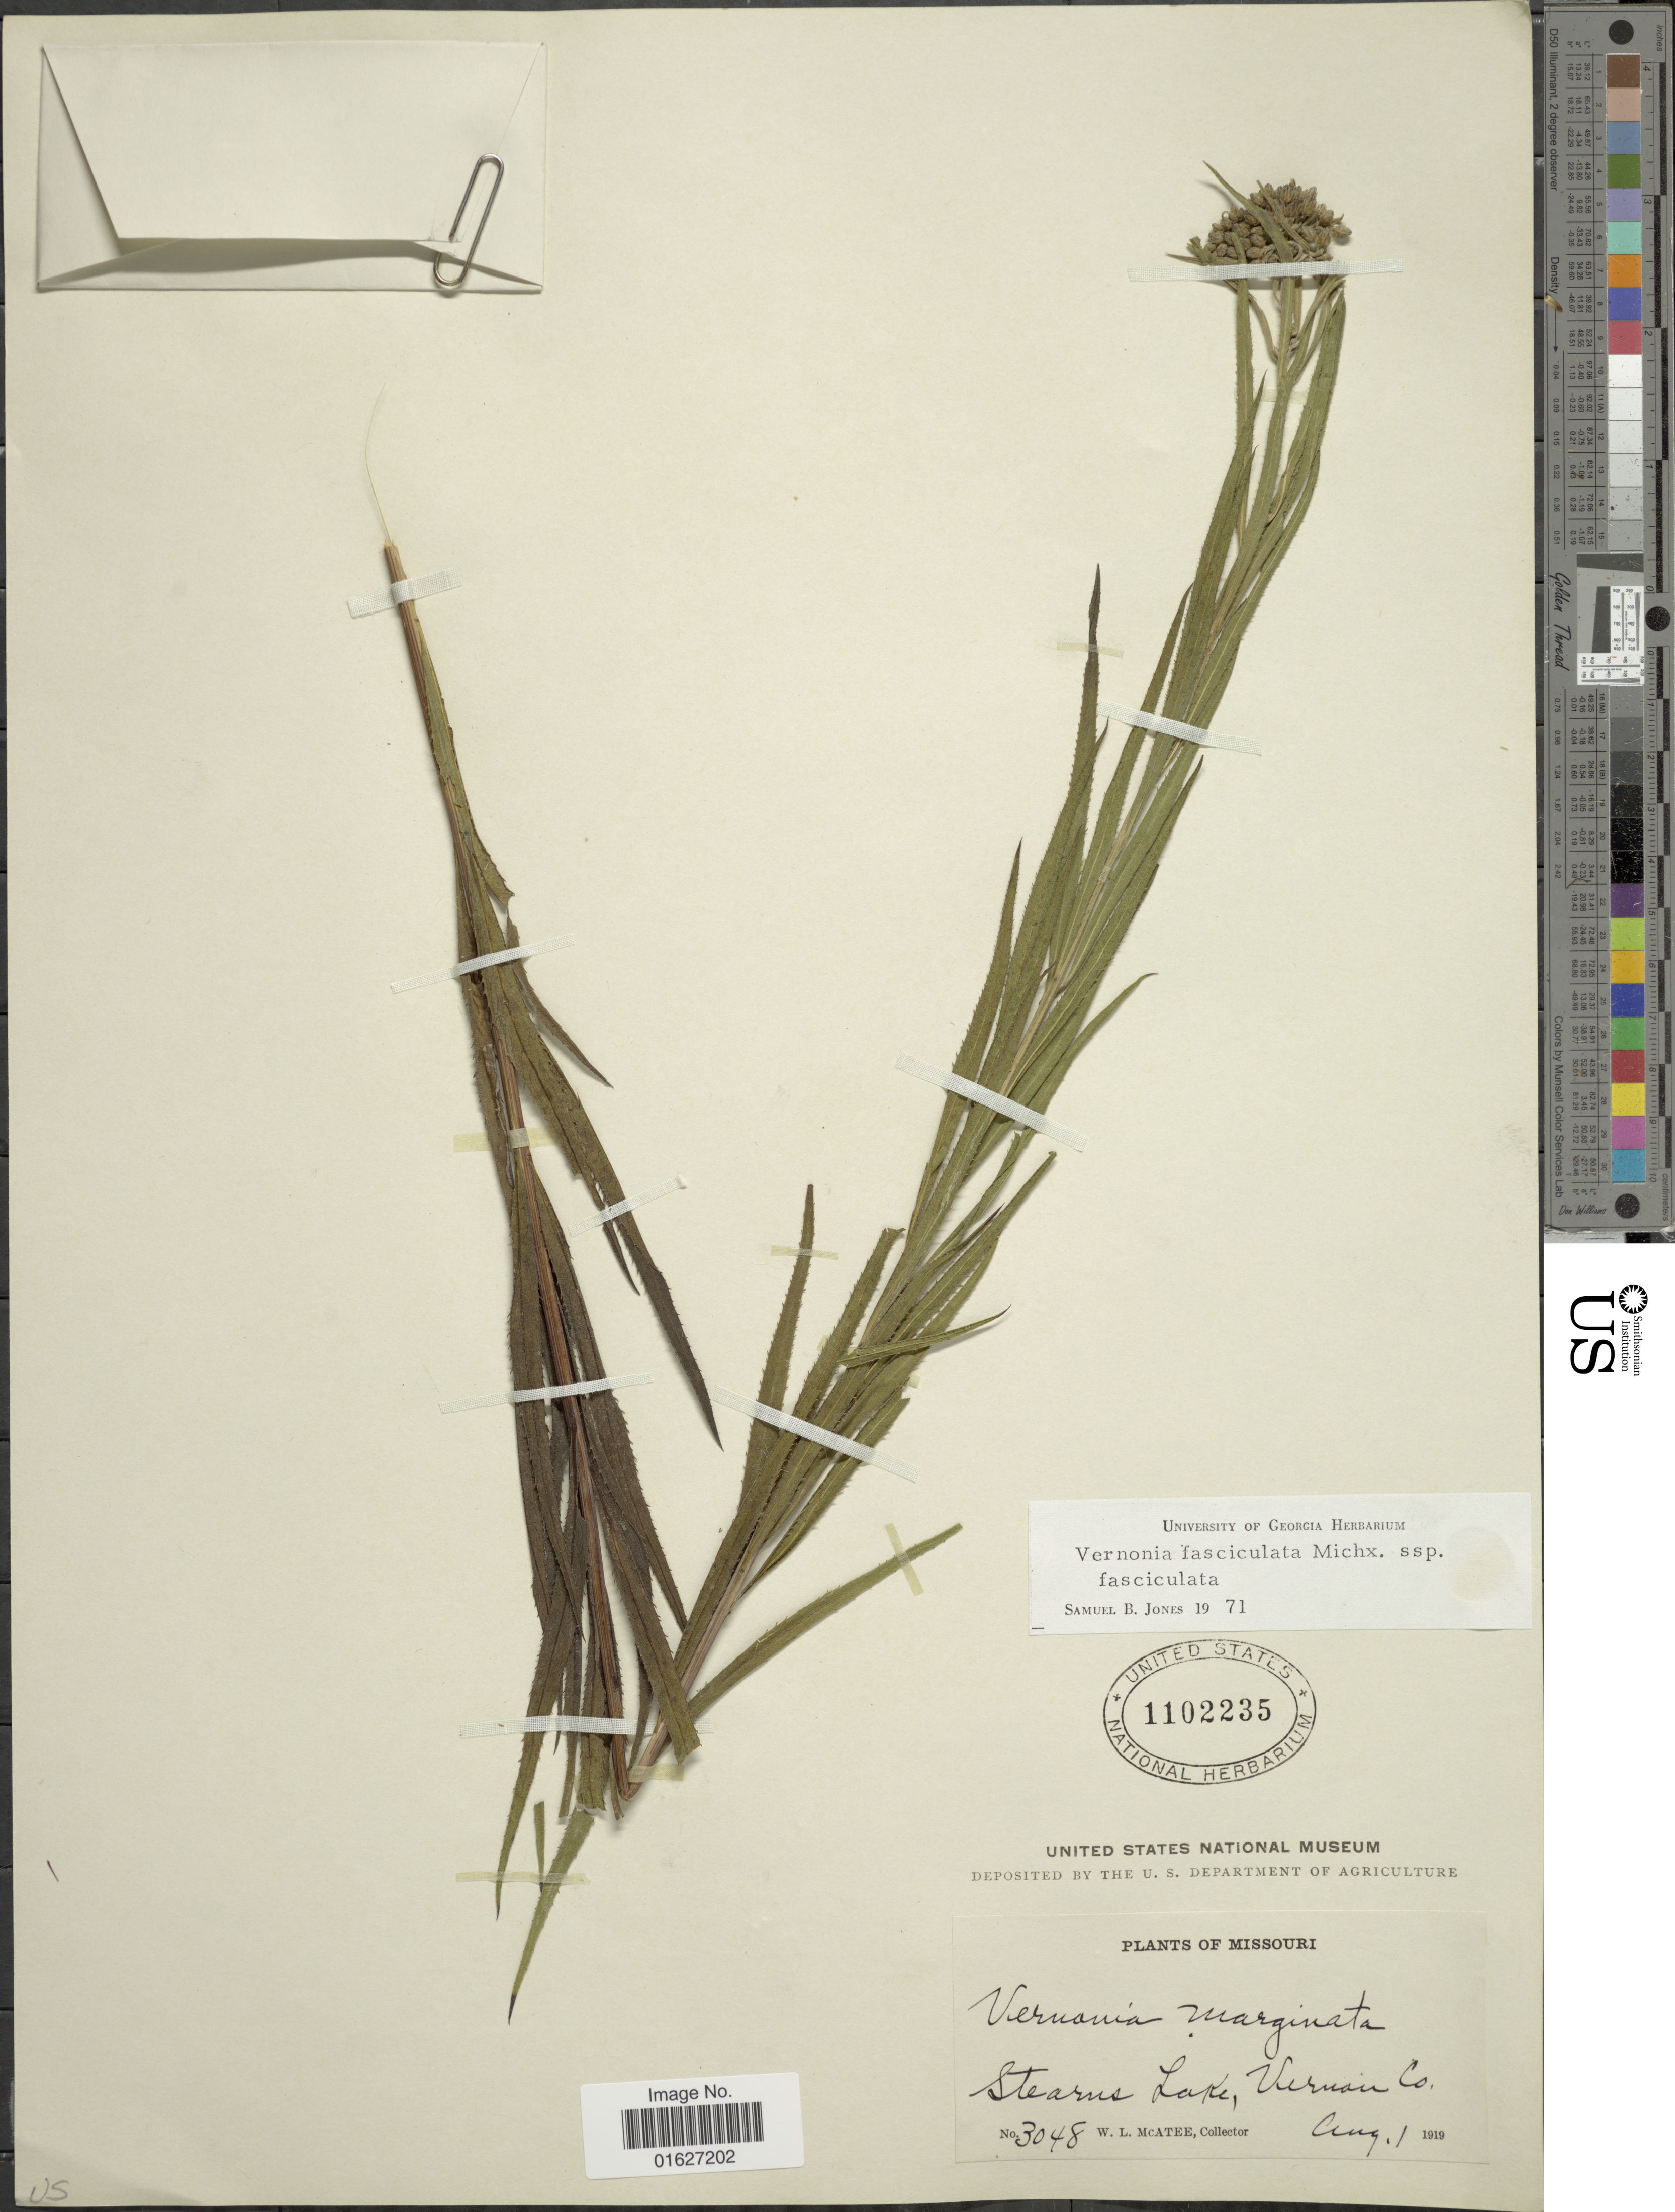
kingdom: Plantae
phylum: Tracheophyta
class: Magnoliopsida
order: Asterales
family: Asteraceae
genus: Vernonia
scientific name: Vernonia fasciculata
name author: Michx.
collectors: W. McAtee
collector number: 3048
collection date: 1919-08-01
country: United States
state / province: Missouri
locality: Stearns Lake, Vermon Co.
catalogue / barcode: US 1102235